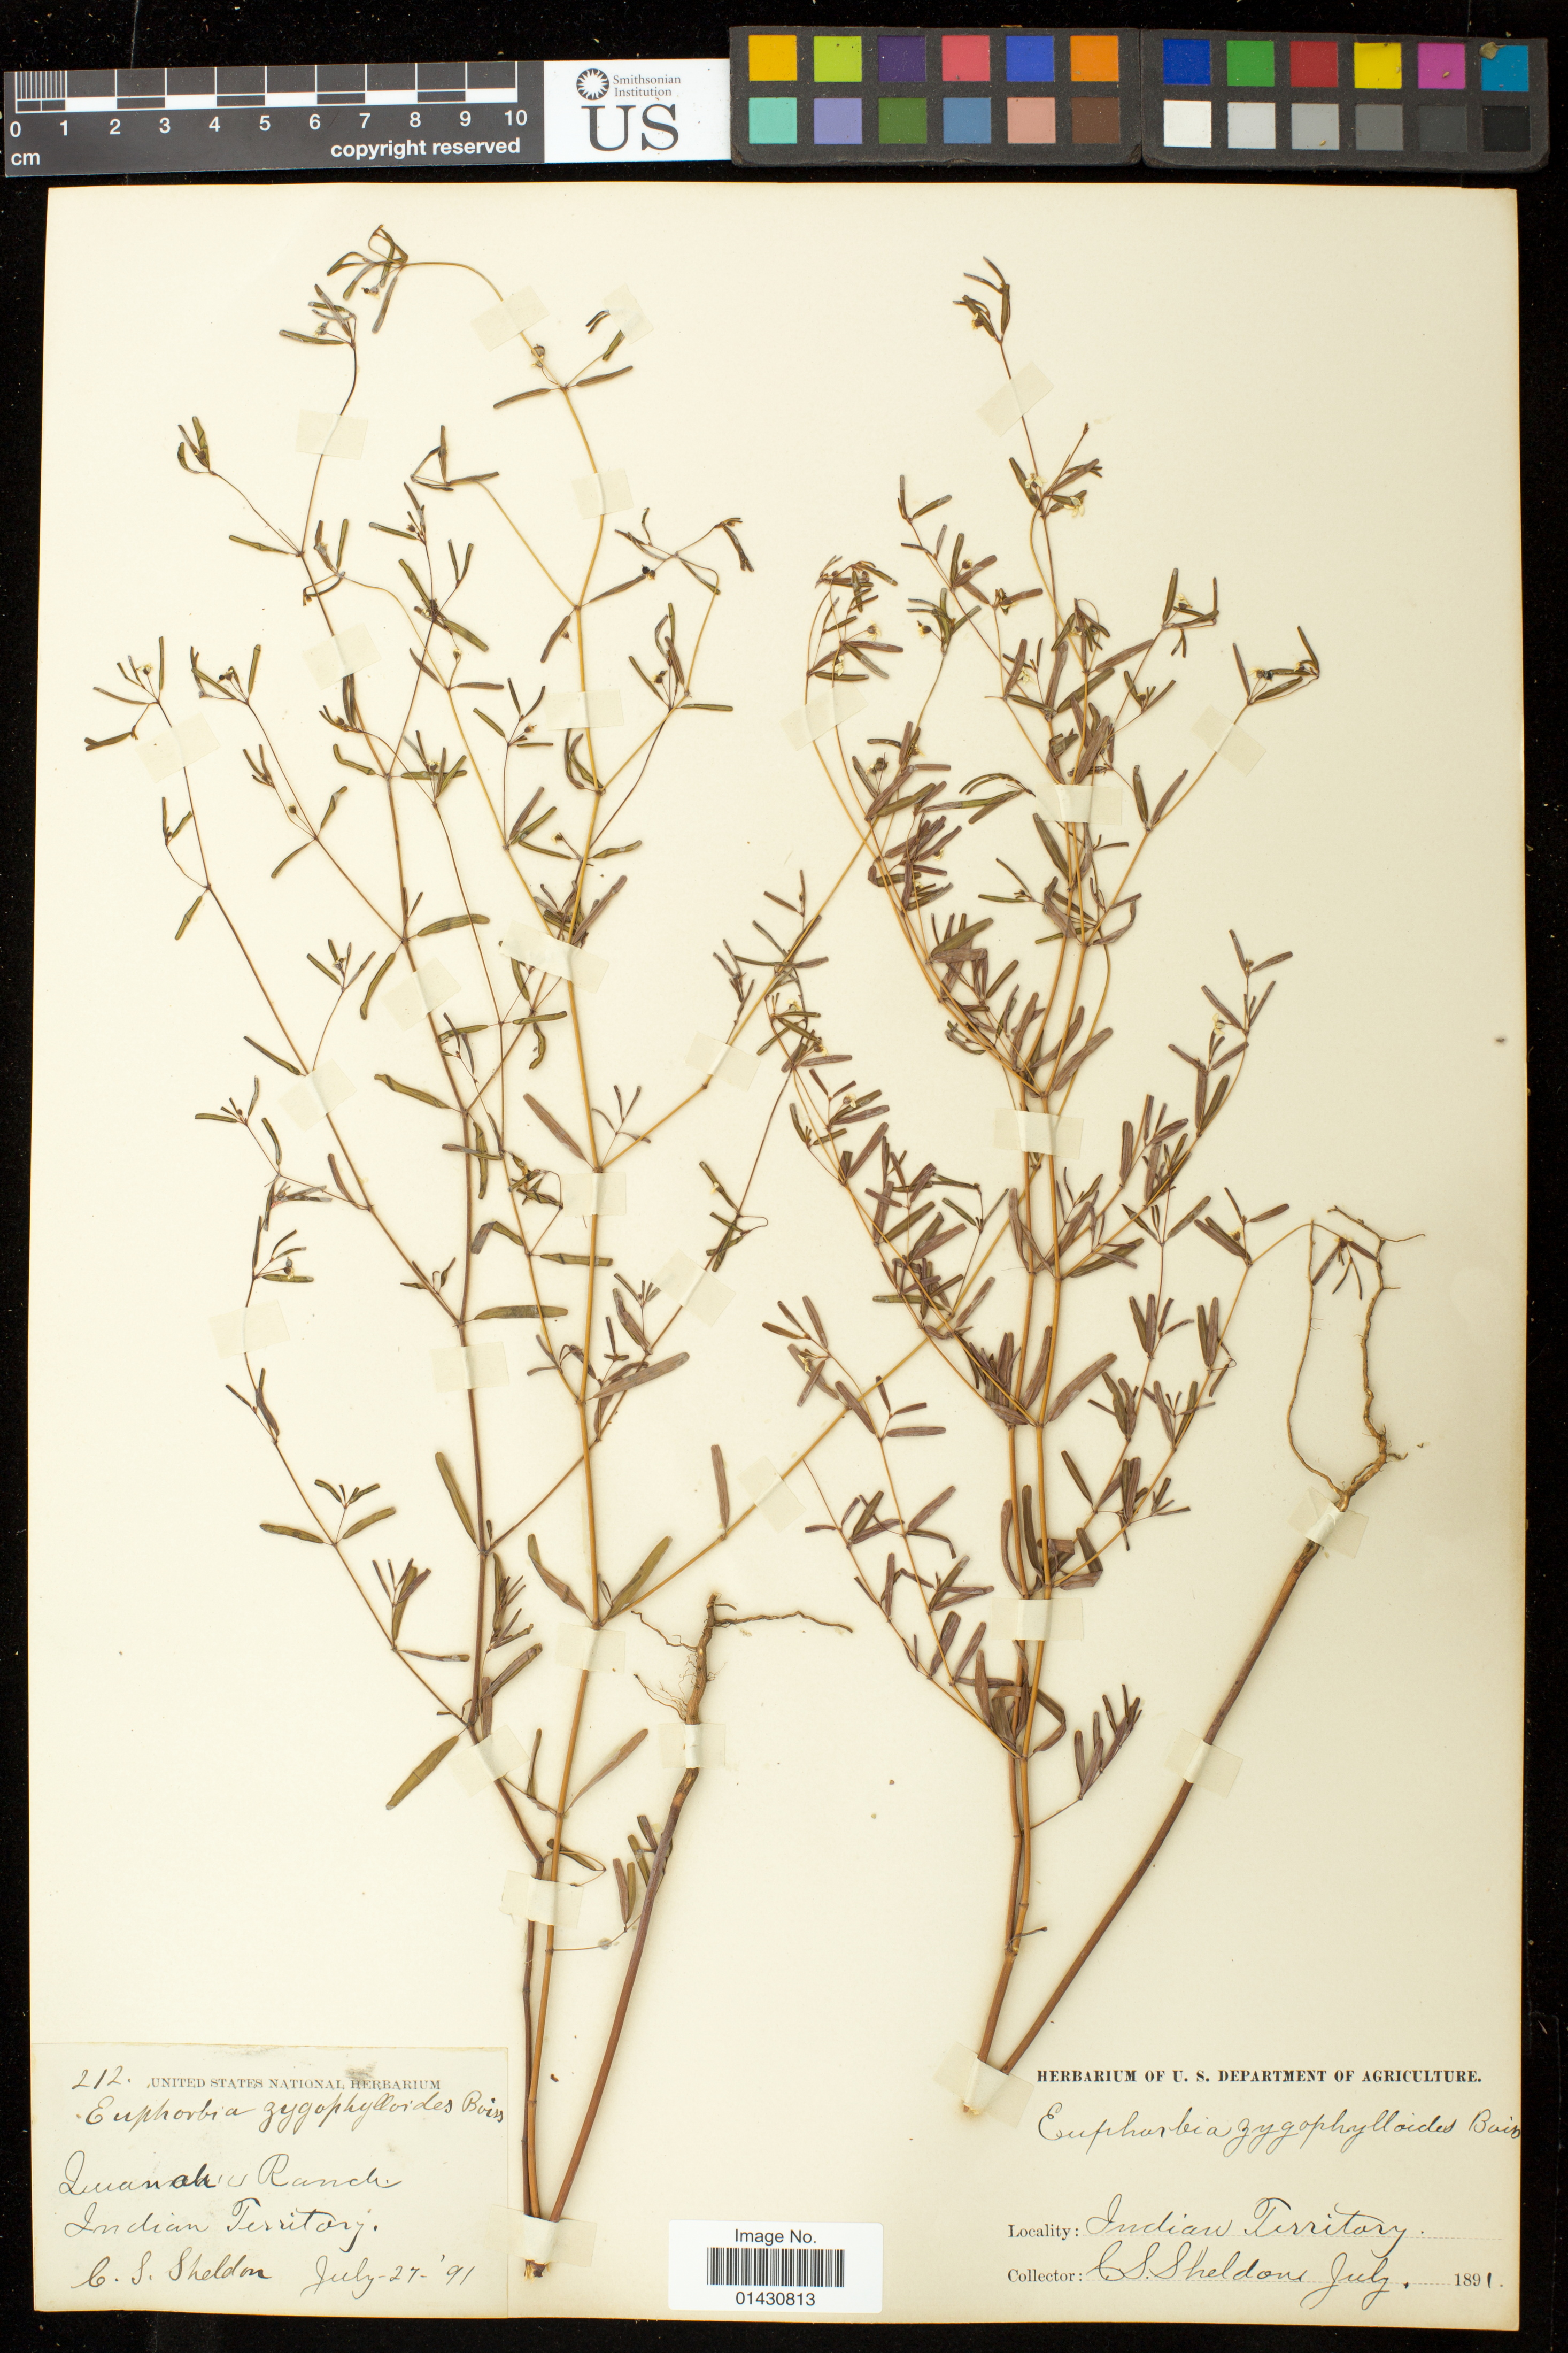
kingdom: Plantae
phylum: Tracheophyta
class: Magnoliopsida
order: Malpighiales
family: Euphorbiaceae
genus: Euphorbia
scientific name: Euphorbia missurica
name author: Raf.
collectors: C. S. Sheldon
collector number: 212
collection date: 1891-07-27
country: United States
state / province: Oklahoma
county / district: Comanche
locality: Quanah's Ranch Indian Territory